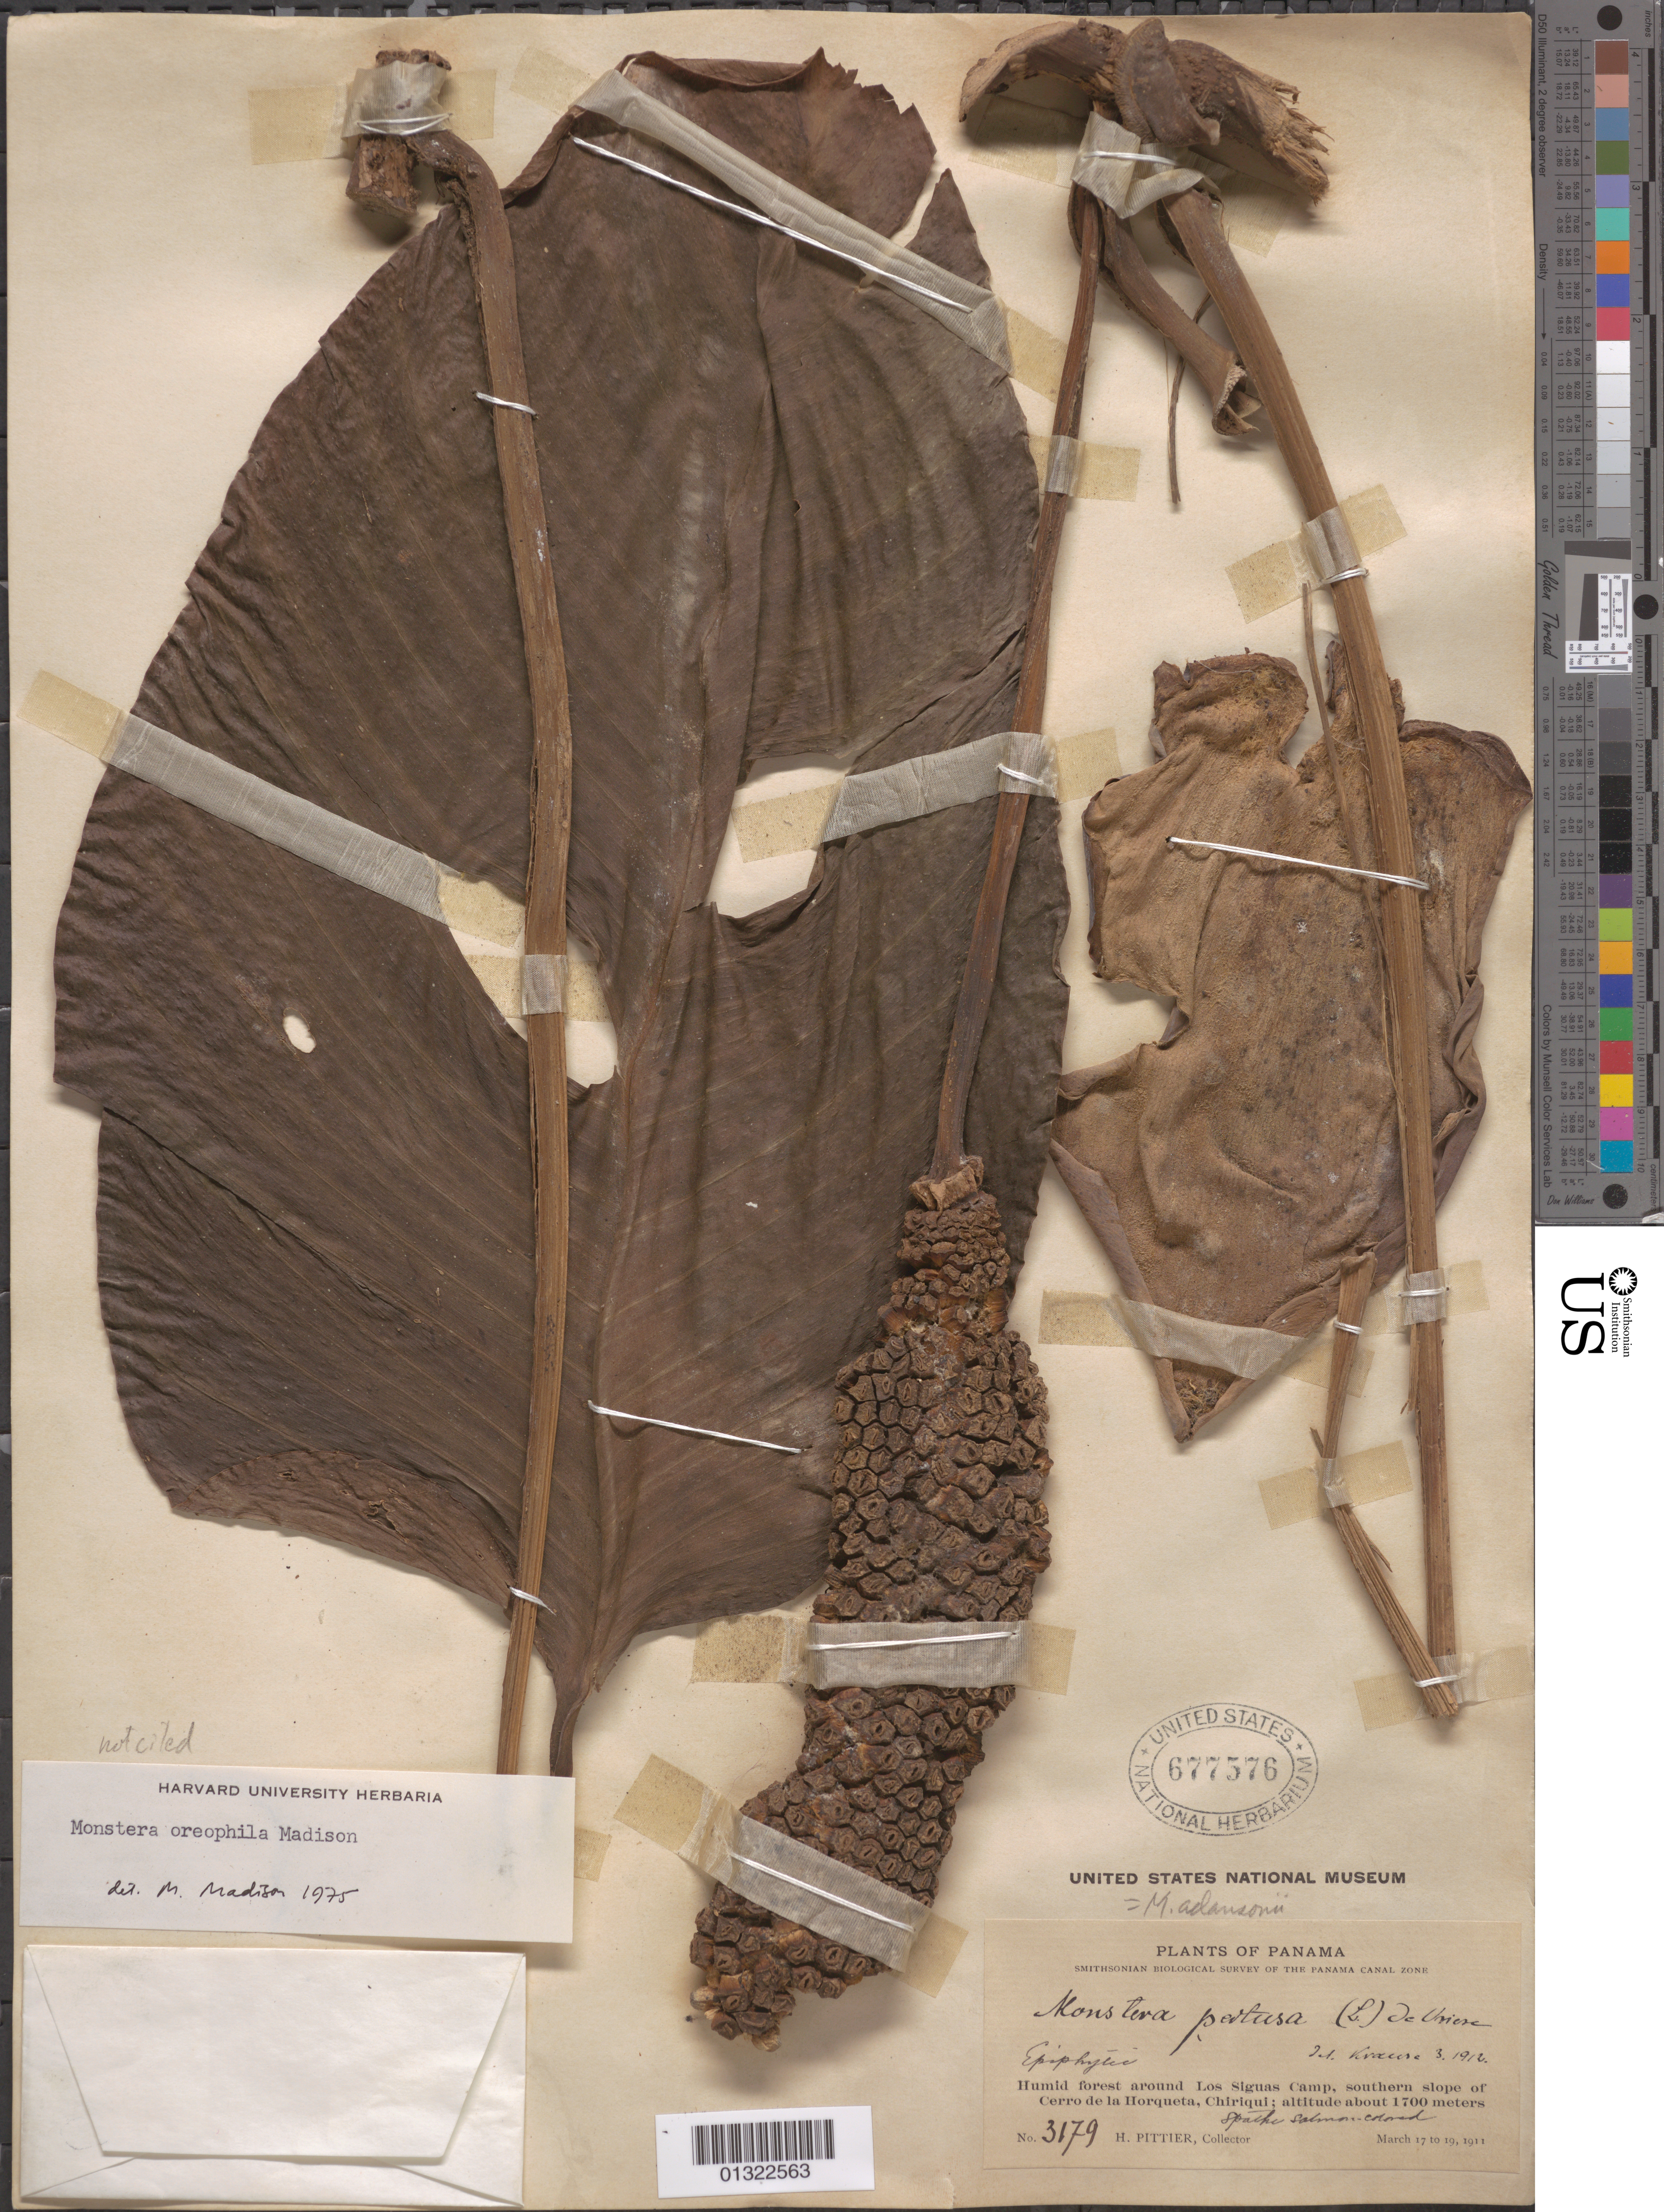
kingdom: Plantae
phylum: Tracheophyta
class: Liliopsida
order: Alismatales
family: Araceae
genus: Monstera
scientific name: Monstera oreophila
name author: Madison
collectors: H. F. Pittier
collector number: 3179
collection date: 1911-03-17/1911-03-19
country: Panama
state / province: Chiriqui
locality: Humid forest around Los Siguas Camp, southern slope of Cerro de la Horqueta.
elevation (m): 1700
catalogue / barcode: US 677576